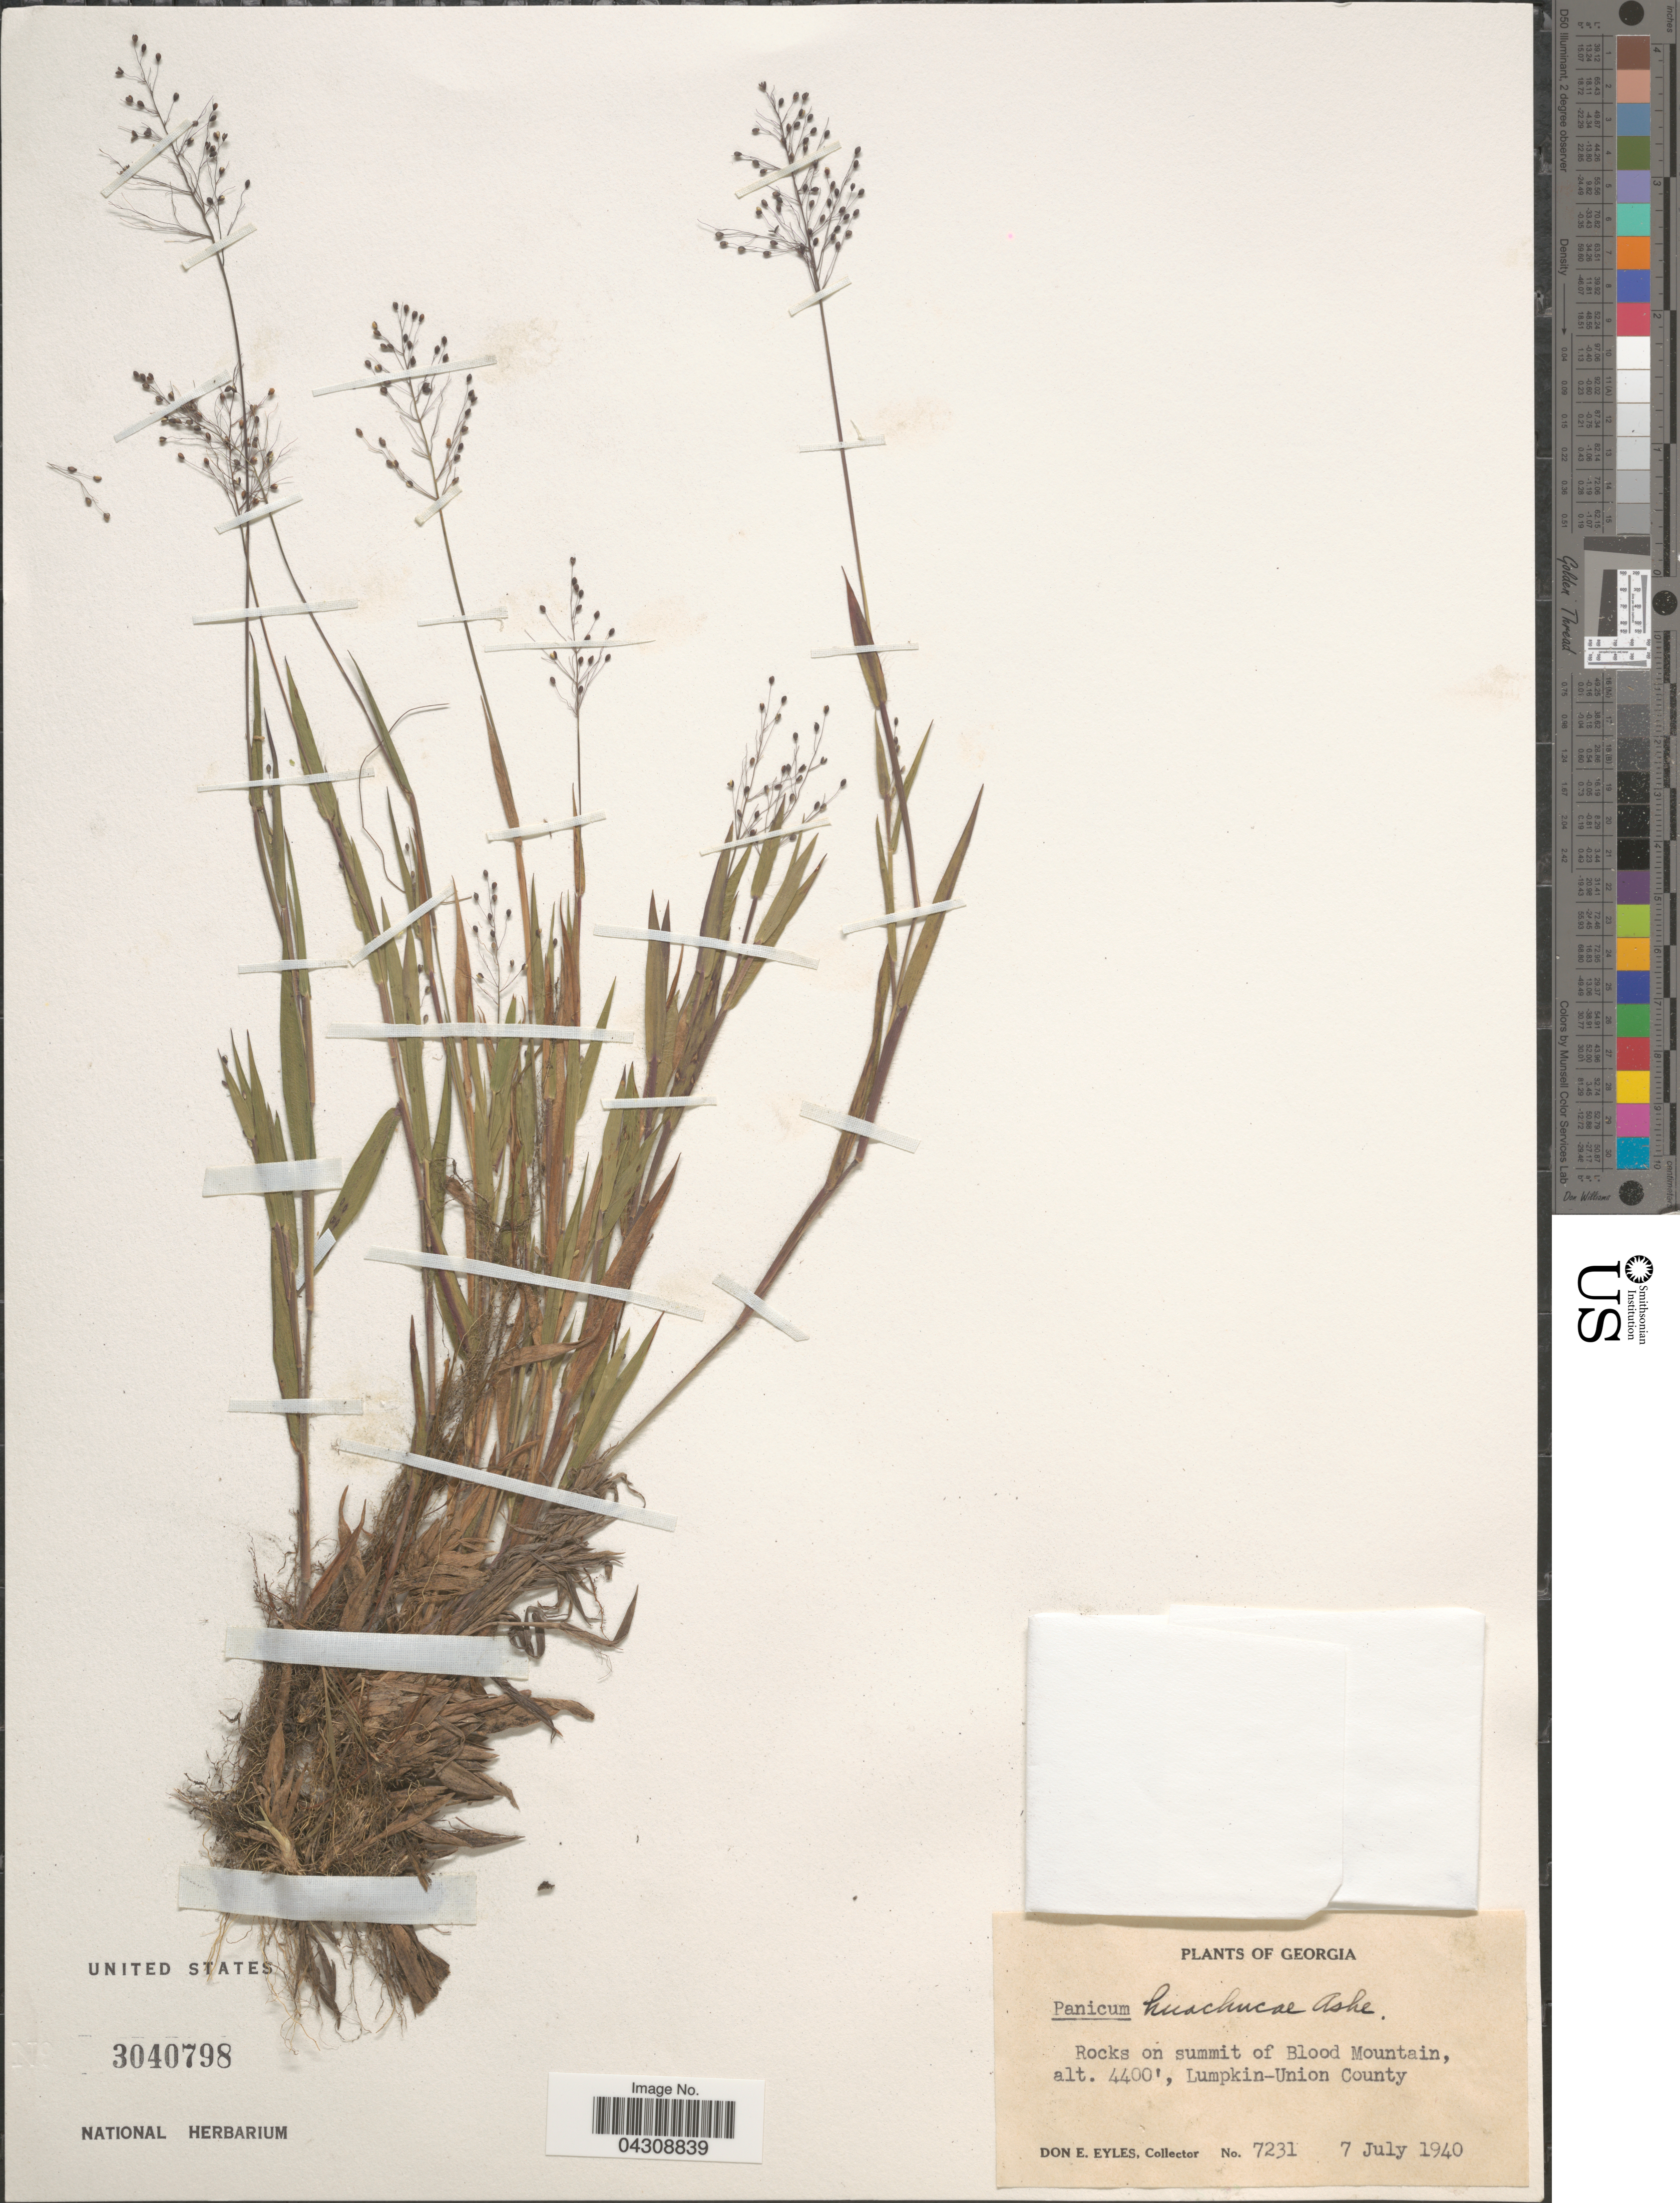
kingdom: Plantae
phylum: Tracheophyta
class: Liliopsida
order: Poales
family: Poaceae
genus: Dichanthelium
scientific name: Dichanthelium acuminatum var. acuminatum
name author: (Sw.) Gould & C.A. Clark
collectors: D. Eyles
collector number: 7231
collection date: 1940-07-07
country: United States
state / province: Georgia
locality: Rocks on summit of Blood Mountain, Lumpkin-Union County.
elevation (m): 1341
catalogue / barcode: US 3040798